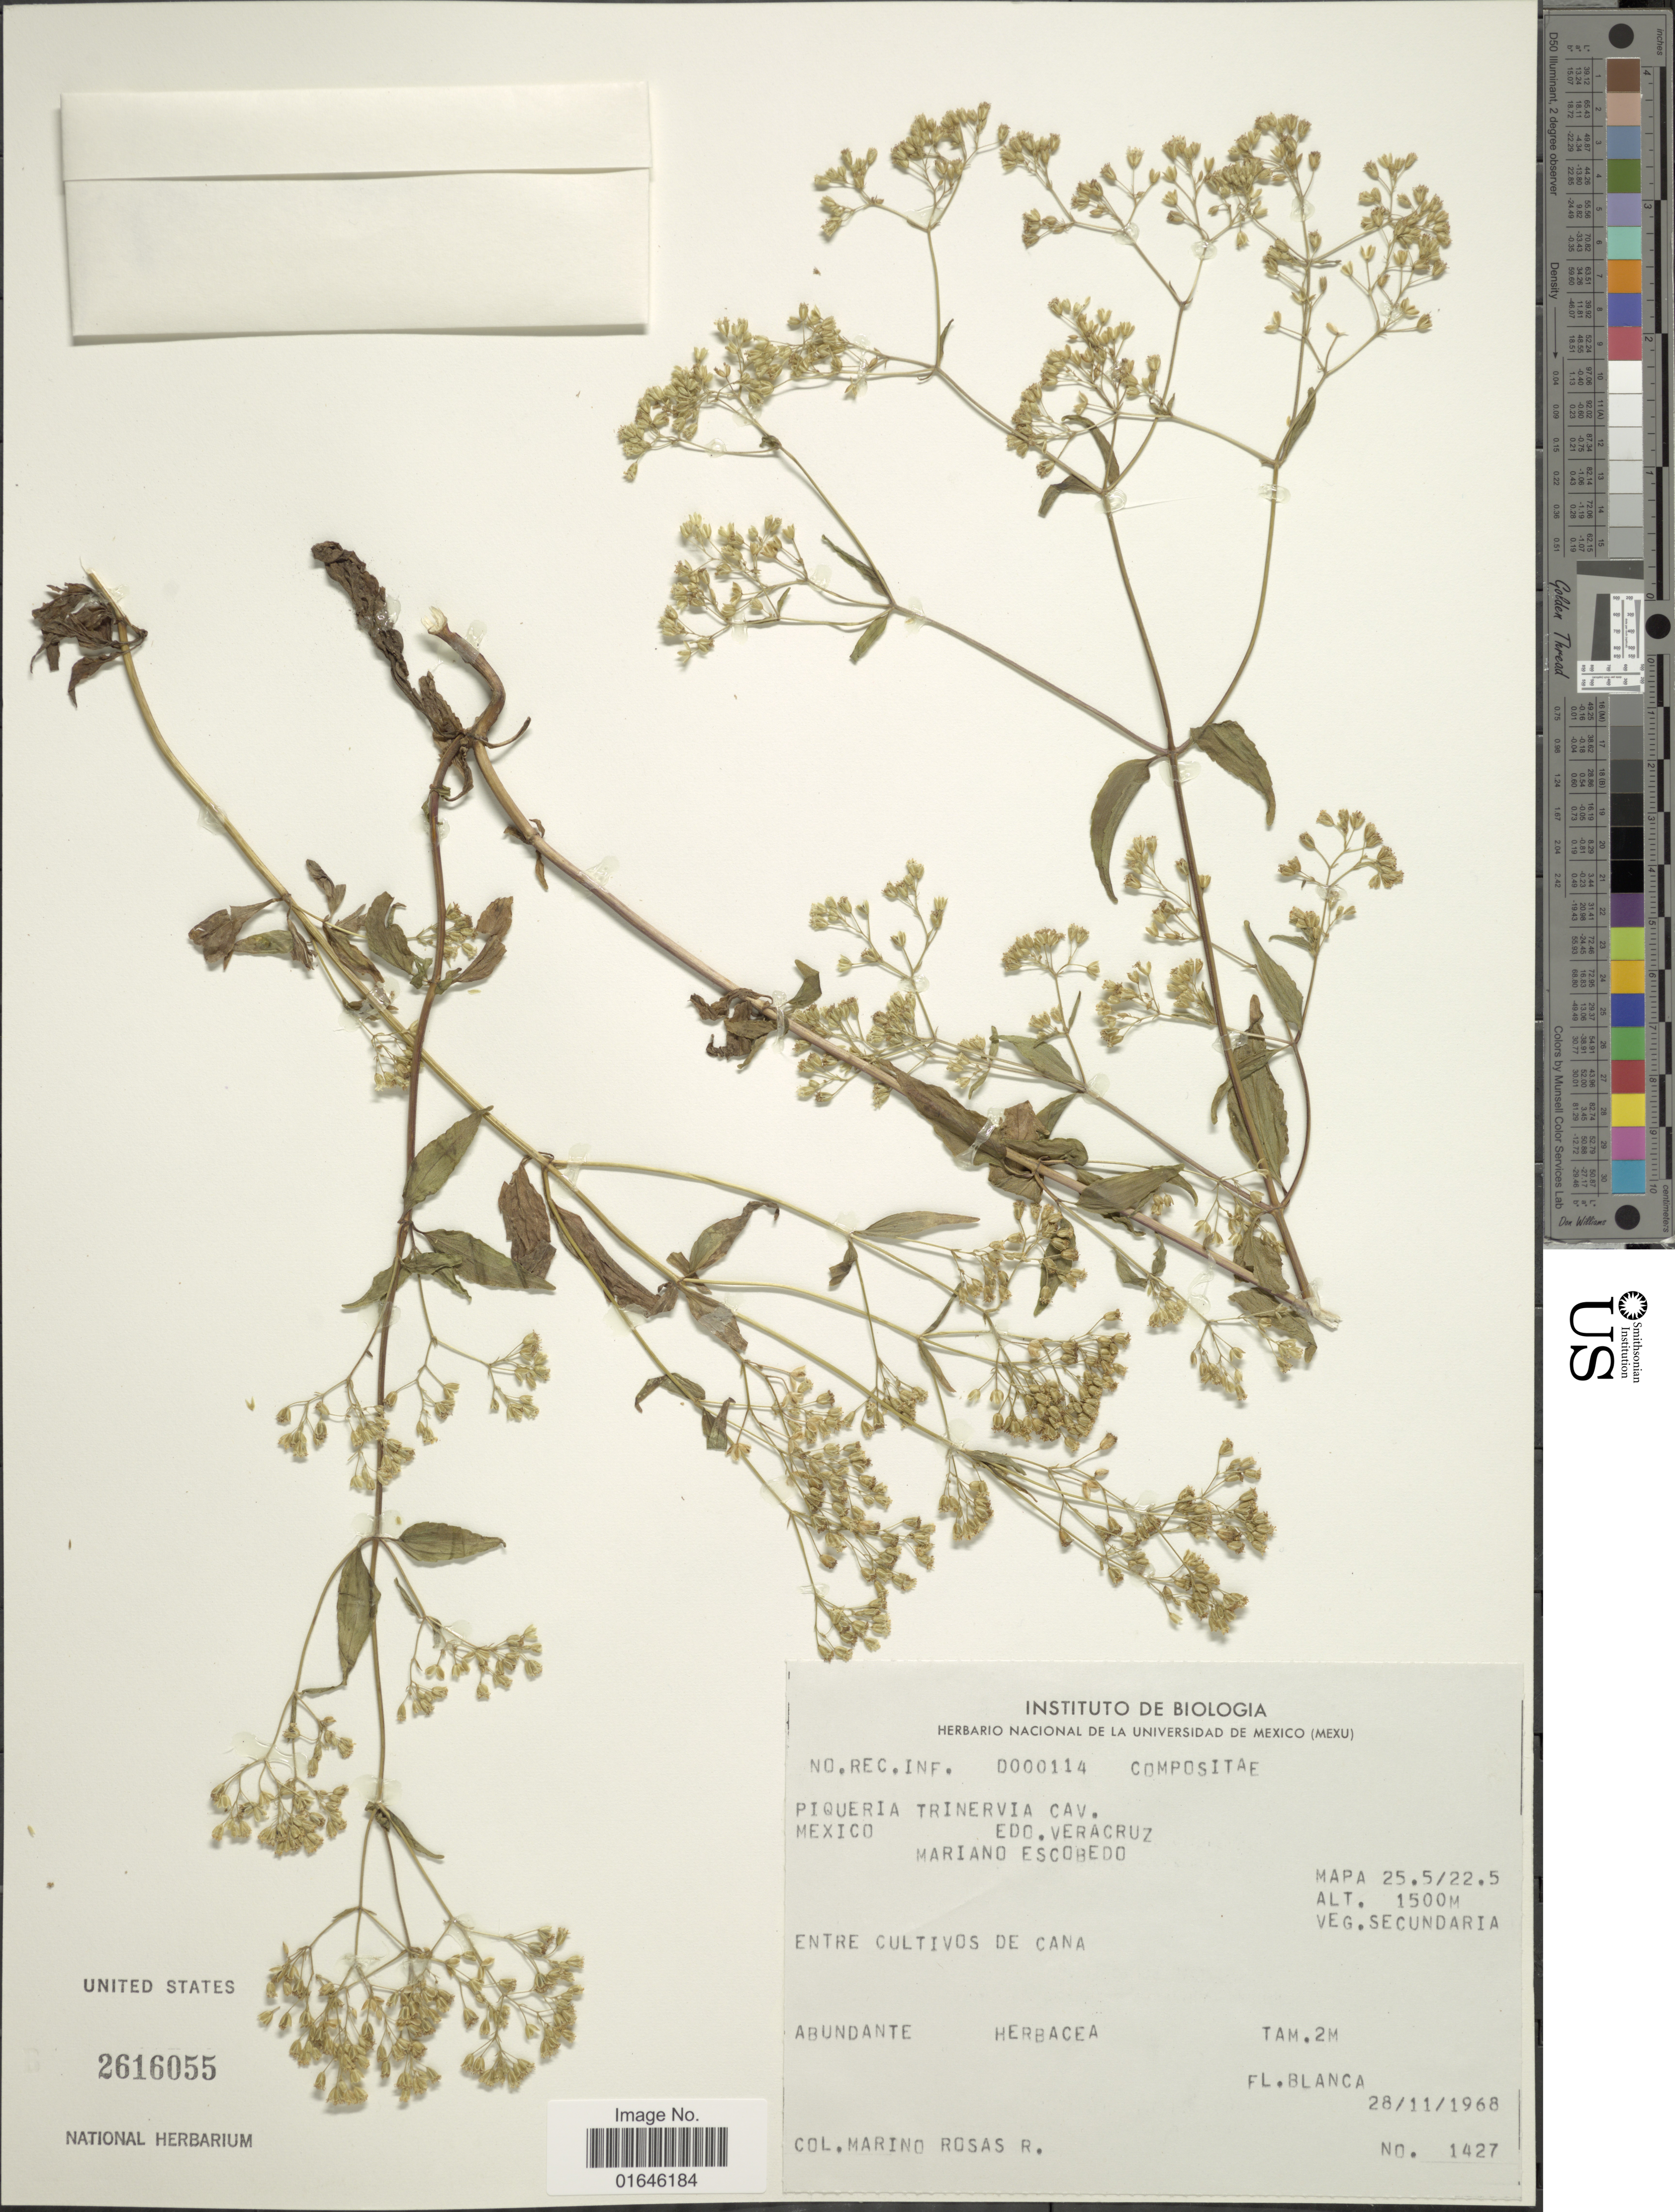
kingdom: Plantae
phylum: Tracheophyta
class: Magnoliopsida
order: Asterales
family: Asteraceae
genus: Piqueria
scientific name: Piqueria trinervia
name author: Cav.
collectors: M. Rosas R.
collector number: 1427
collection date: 1968-11-28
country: Mexico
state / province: Veracruz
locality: Veracruz, Mariano Escobedo, Mapa: 25.5/22.5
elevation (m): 1500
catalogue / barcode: US 2616055